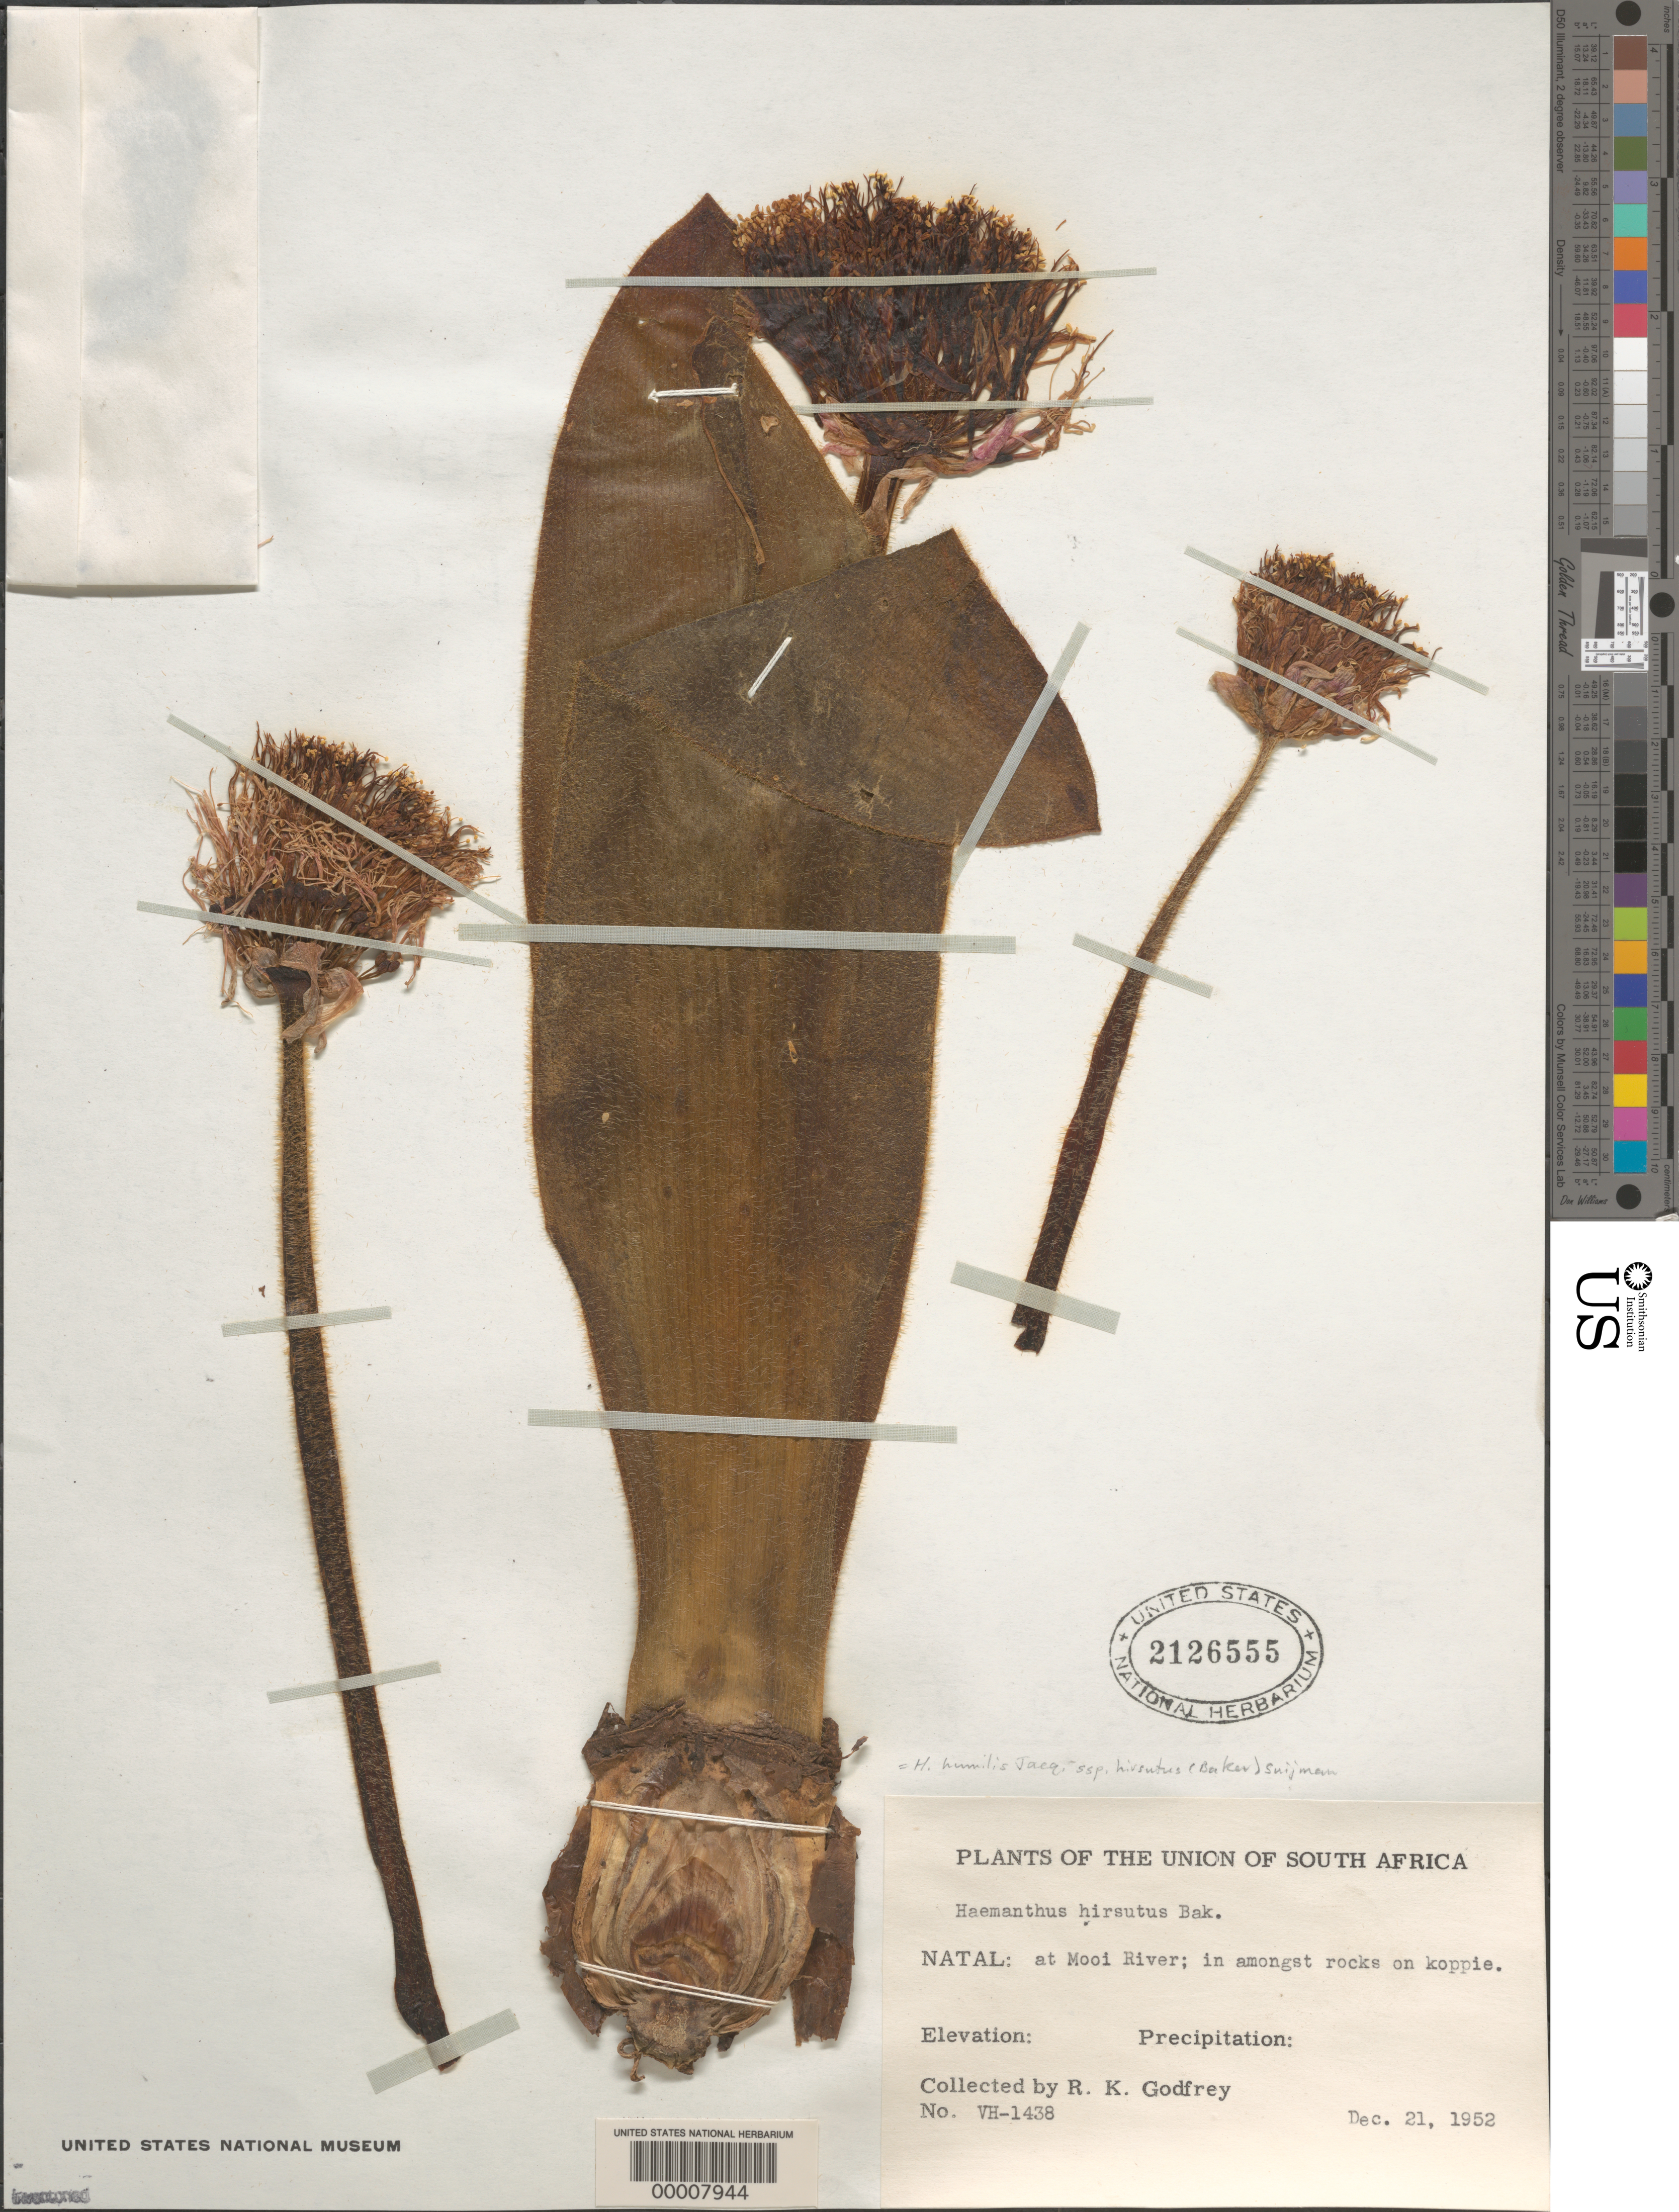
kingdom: Plantae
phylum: Tracheophyta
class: Liliopsida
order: Asparagales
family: Amaryllidaceae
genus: Haemanthus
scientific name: Haemanthus humilis subsp. hirsutus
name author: (Baker) Snijman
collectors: R. K. Godfrey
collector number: Vh-1438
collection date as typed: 21 Dec 1952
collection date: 1952-12-21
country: South Africa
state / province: KwaZulu-Natal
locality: At mooi river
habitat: In amongst rocks on koppie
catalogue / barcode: US 2126555